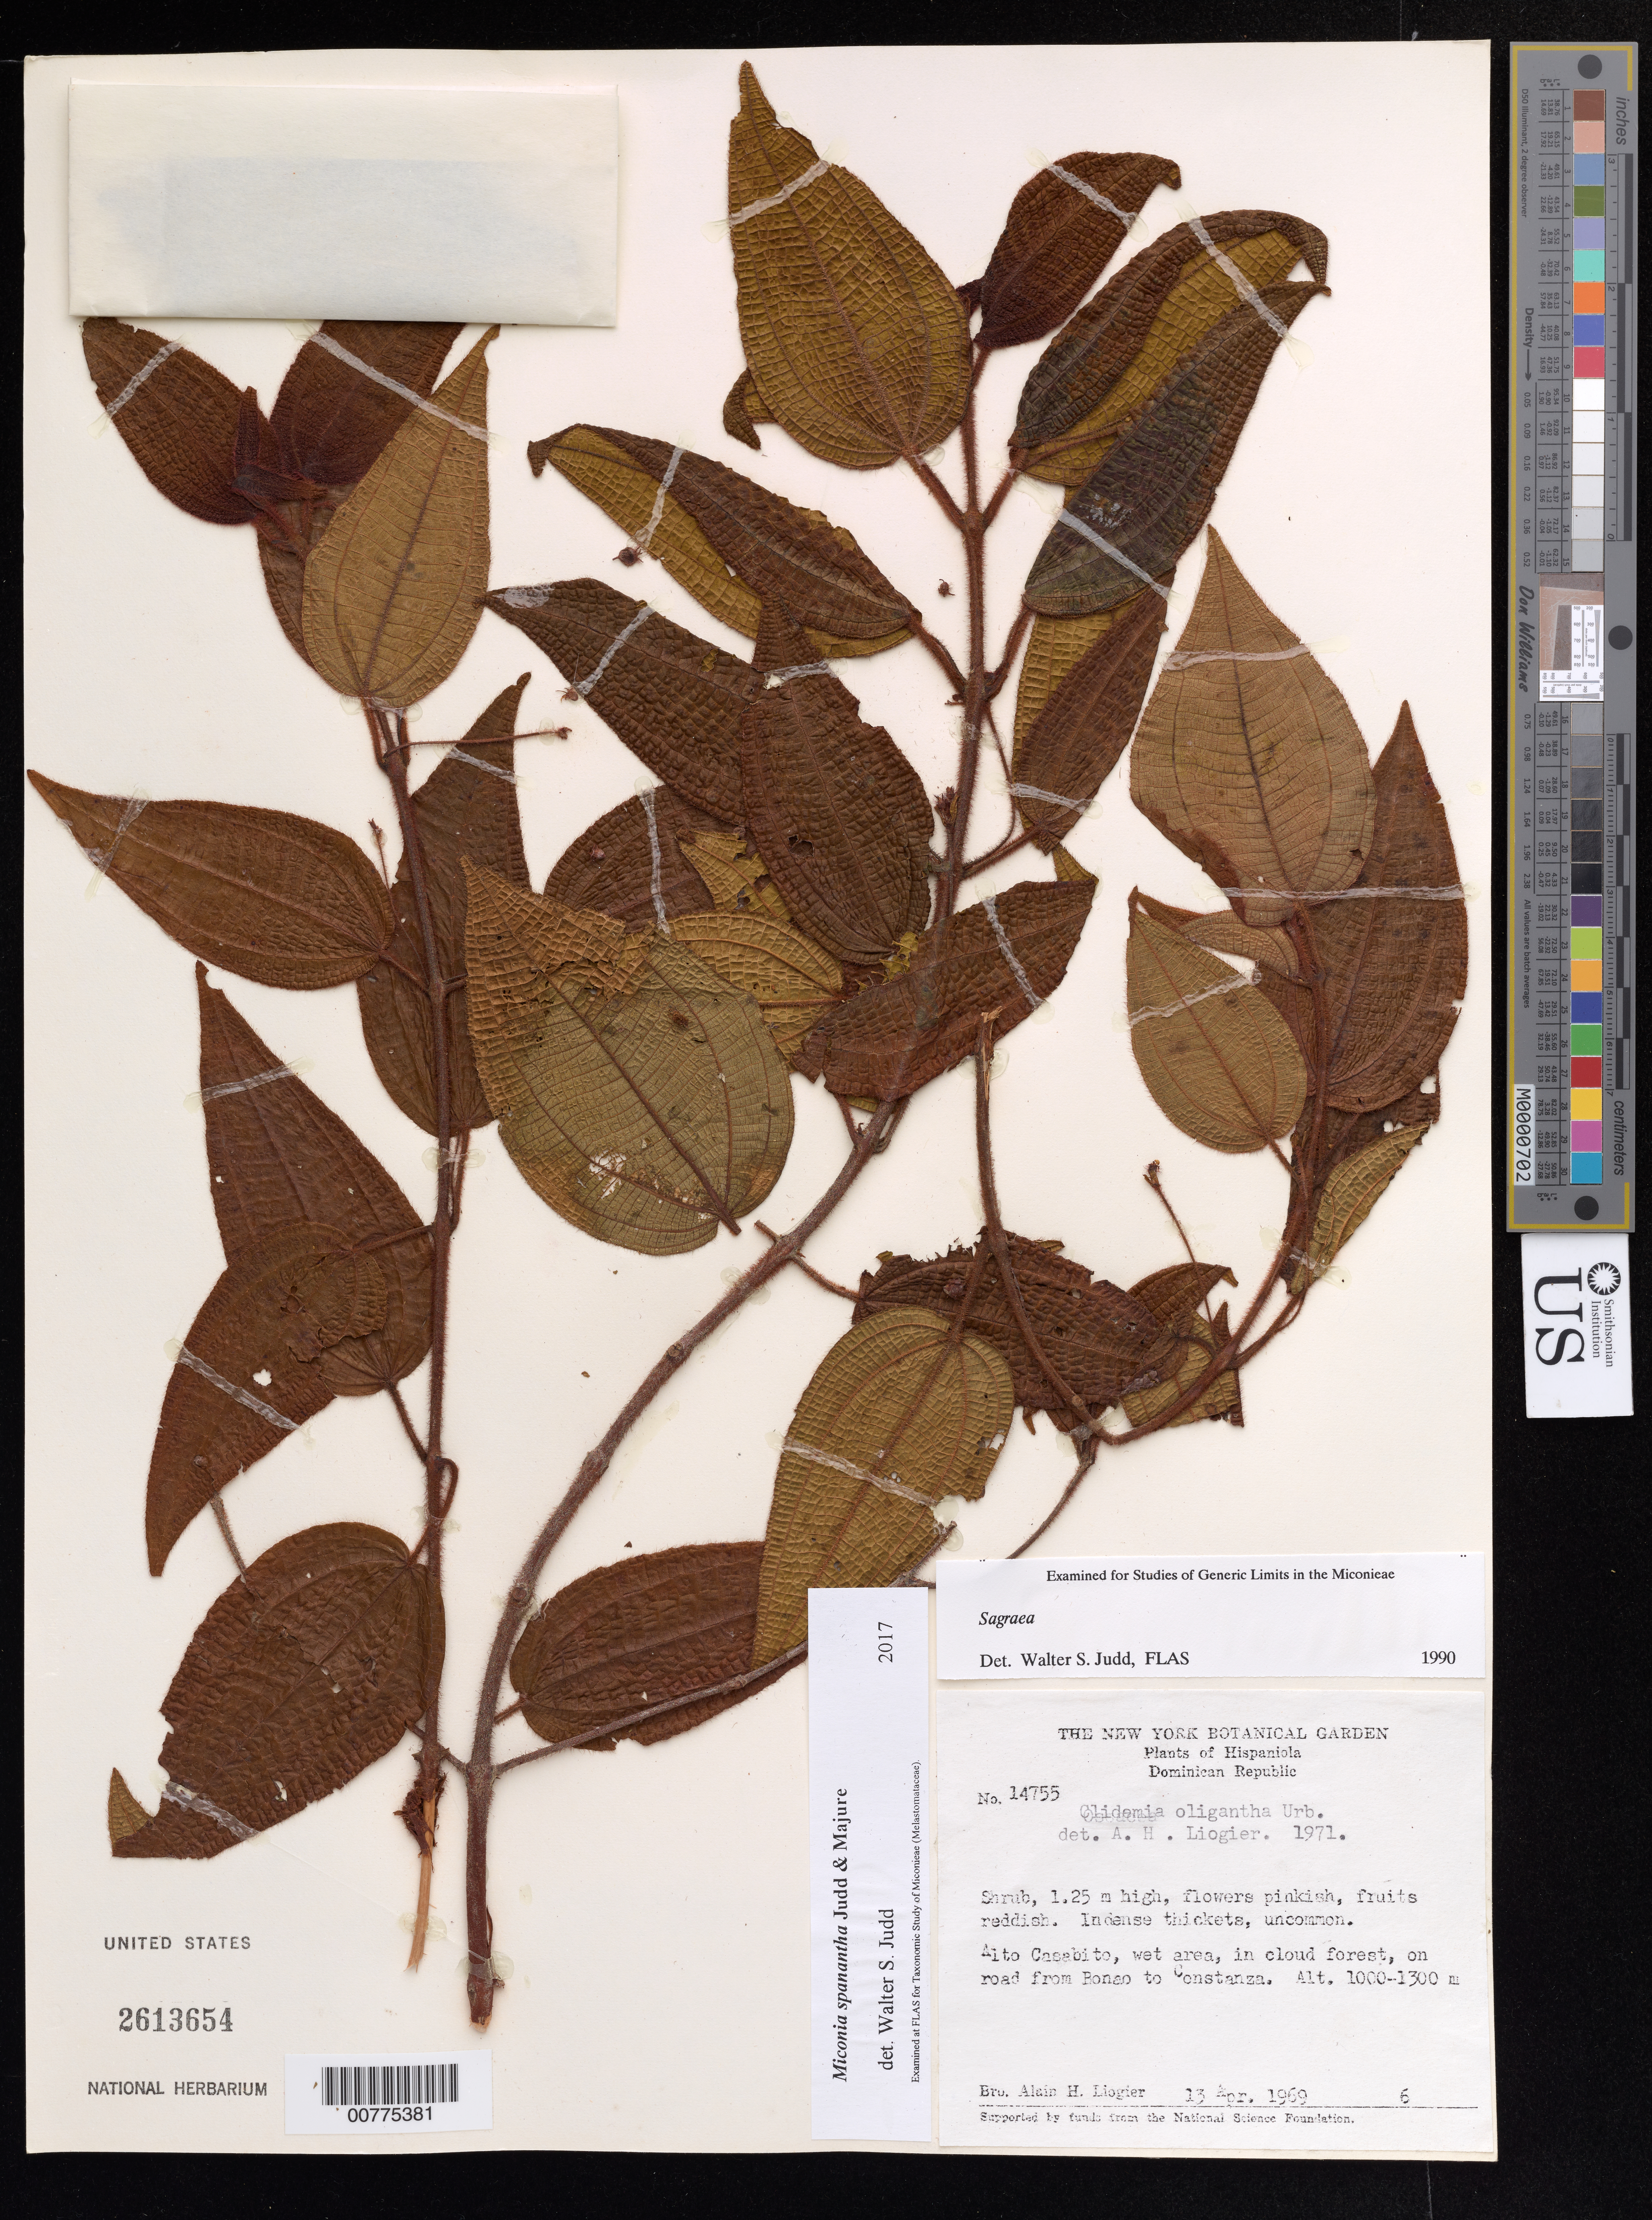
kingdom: Plantae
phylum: Tracheophyta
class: Magnoliopsida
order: Myrtales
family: Melastomataceae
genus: Miconia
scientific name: Miconia spanantha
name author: Judd & Majure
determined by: Judd, Walter S.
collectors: A. H. Liogier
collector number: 14755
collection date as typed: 13 Apr 1969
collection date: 1969-04-13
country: Dominican Republic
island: Hispaniola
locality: On road from Bonao to Constanza, Alto Casabito.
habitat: Wet area, in cloud forest.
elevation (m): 1000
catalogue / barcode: US 2613654